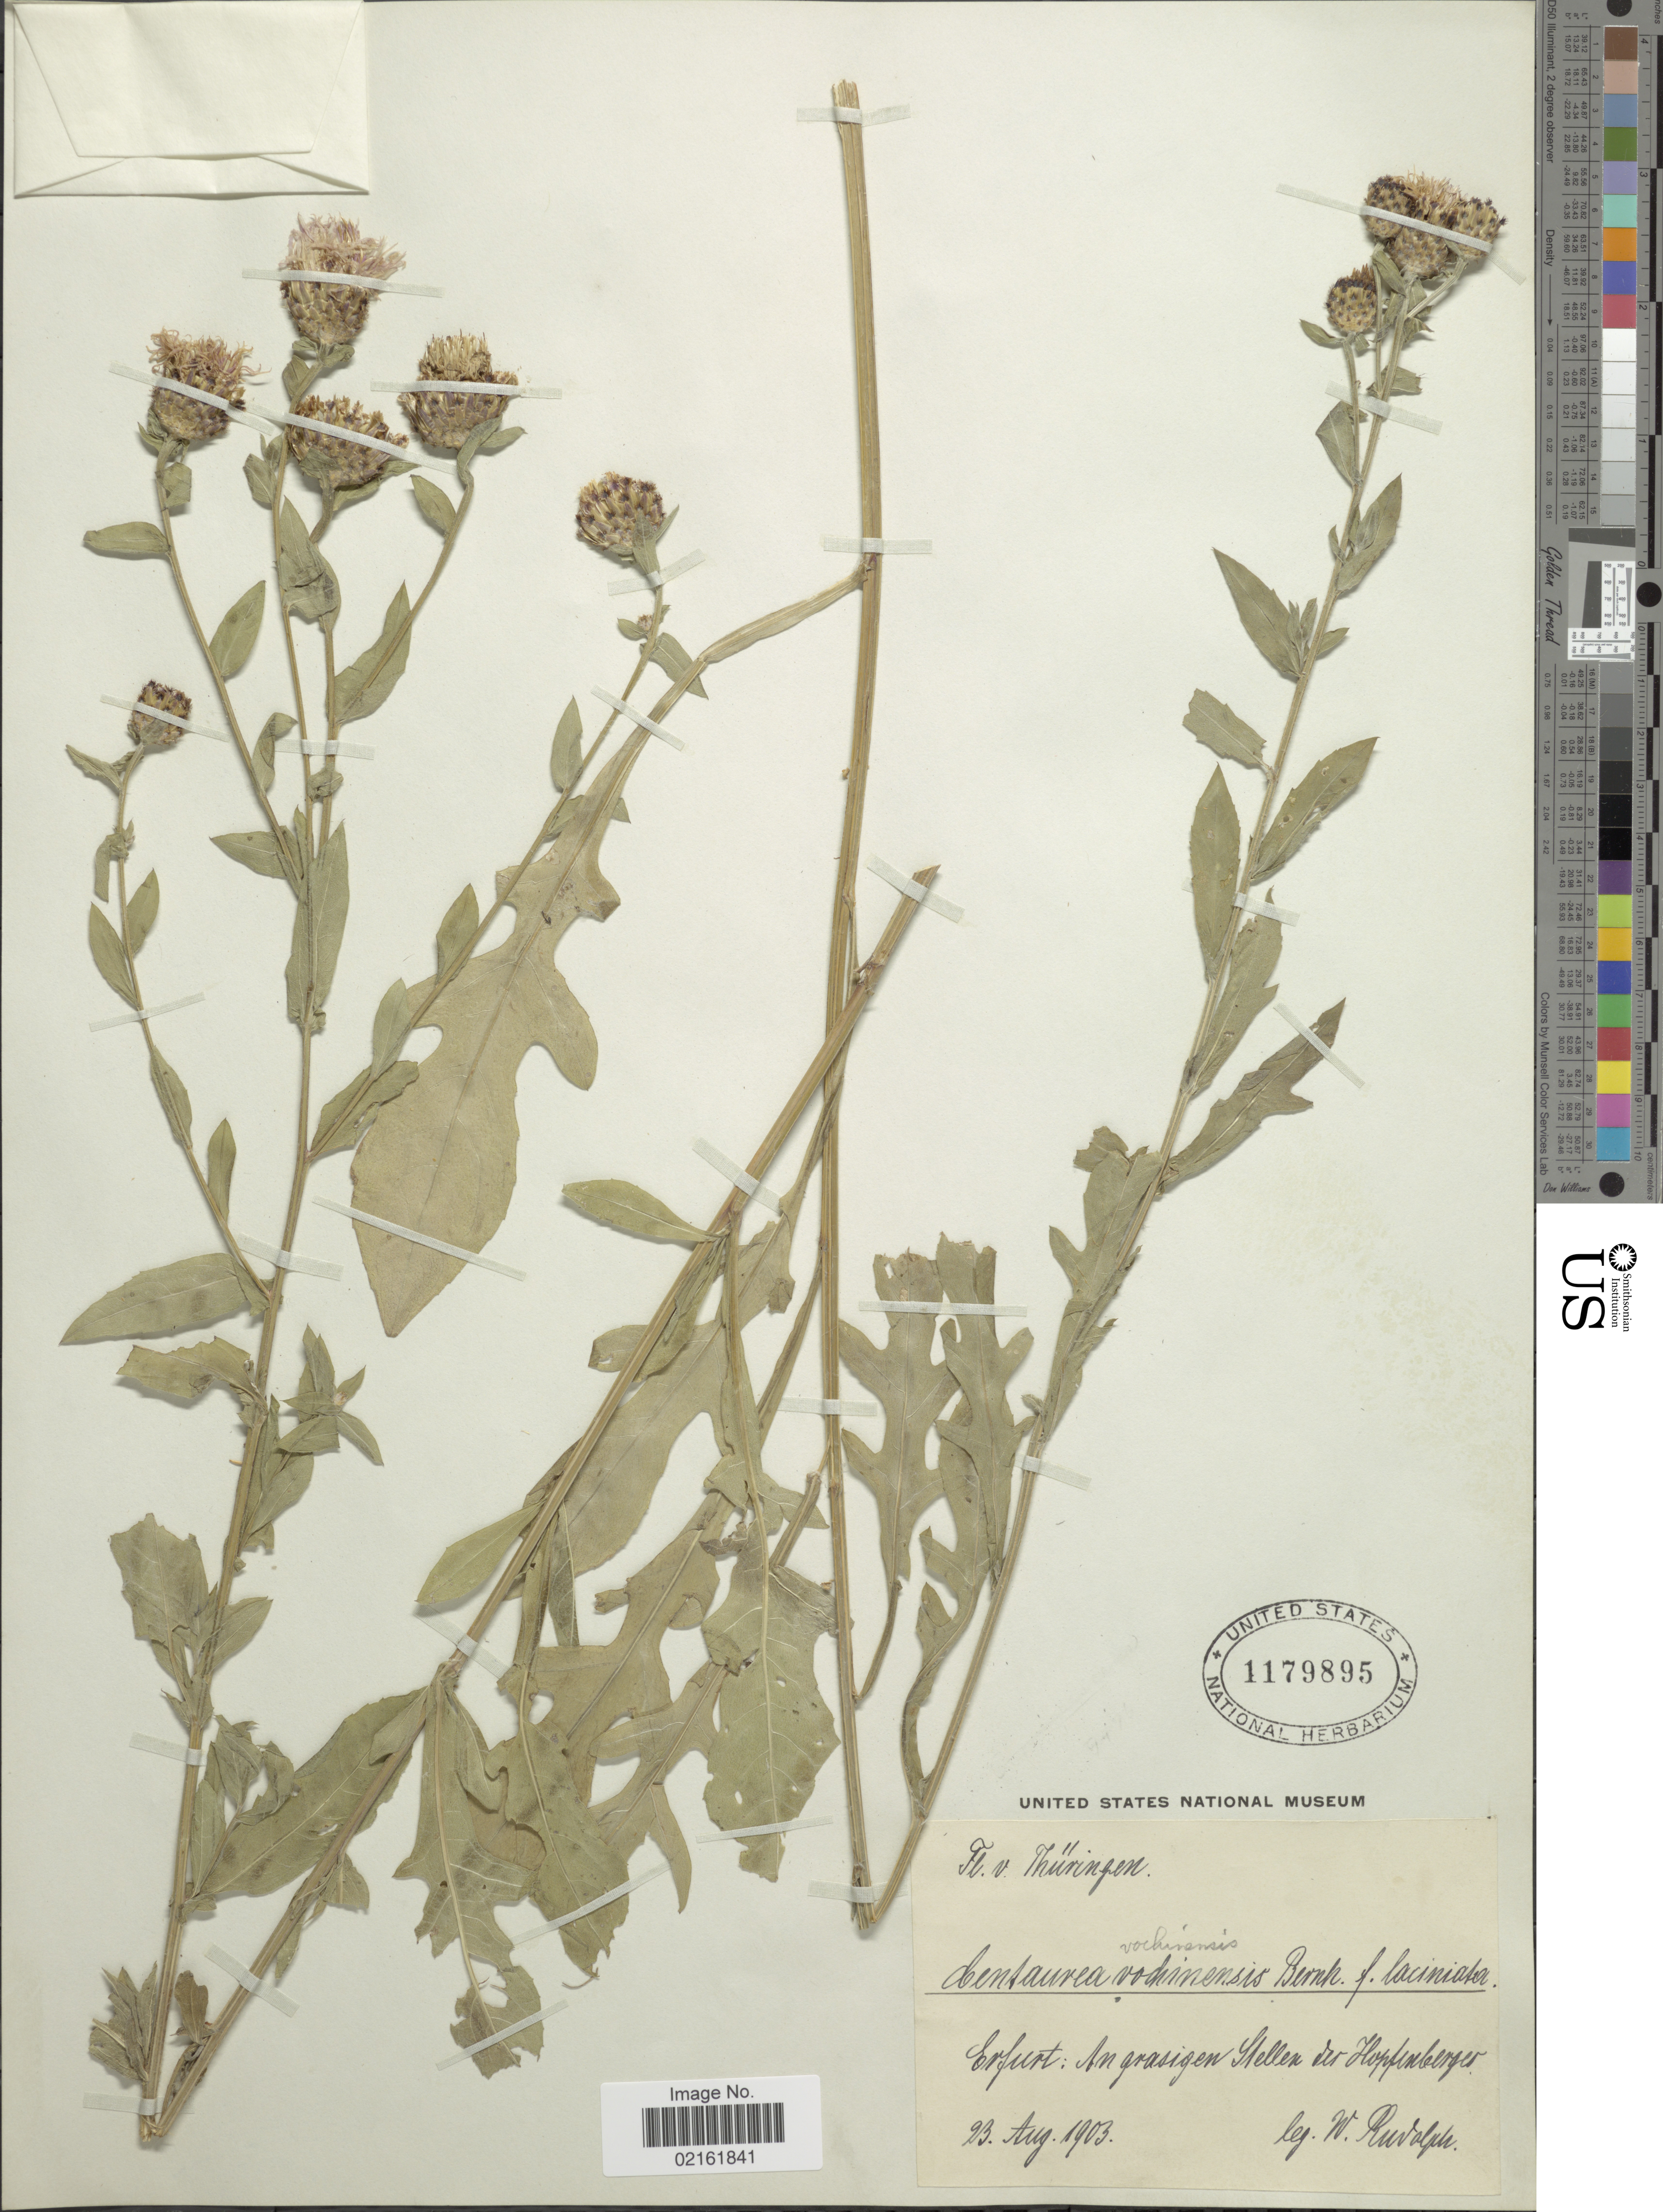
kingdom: Plantae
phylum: Tracheophyta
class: Magnoliopsida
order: Asterales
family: Asteraceae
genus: Centaurea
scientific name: Centaurea nigrescens subsp. vochinensis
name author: (Bernh. ex Rchb.) Nyman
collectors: W. Rudolph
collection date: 1903-08-23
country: Germany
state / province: Thuringia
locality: Srfurt: An grasigen Stellen Du Hopplenkergeo [interpreted]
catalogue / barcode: US 1179895